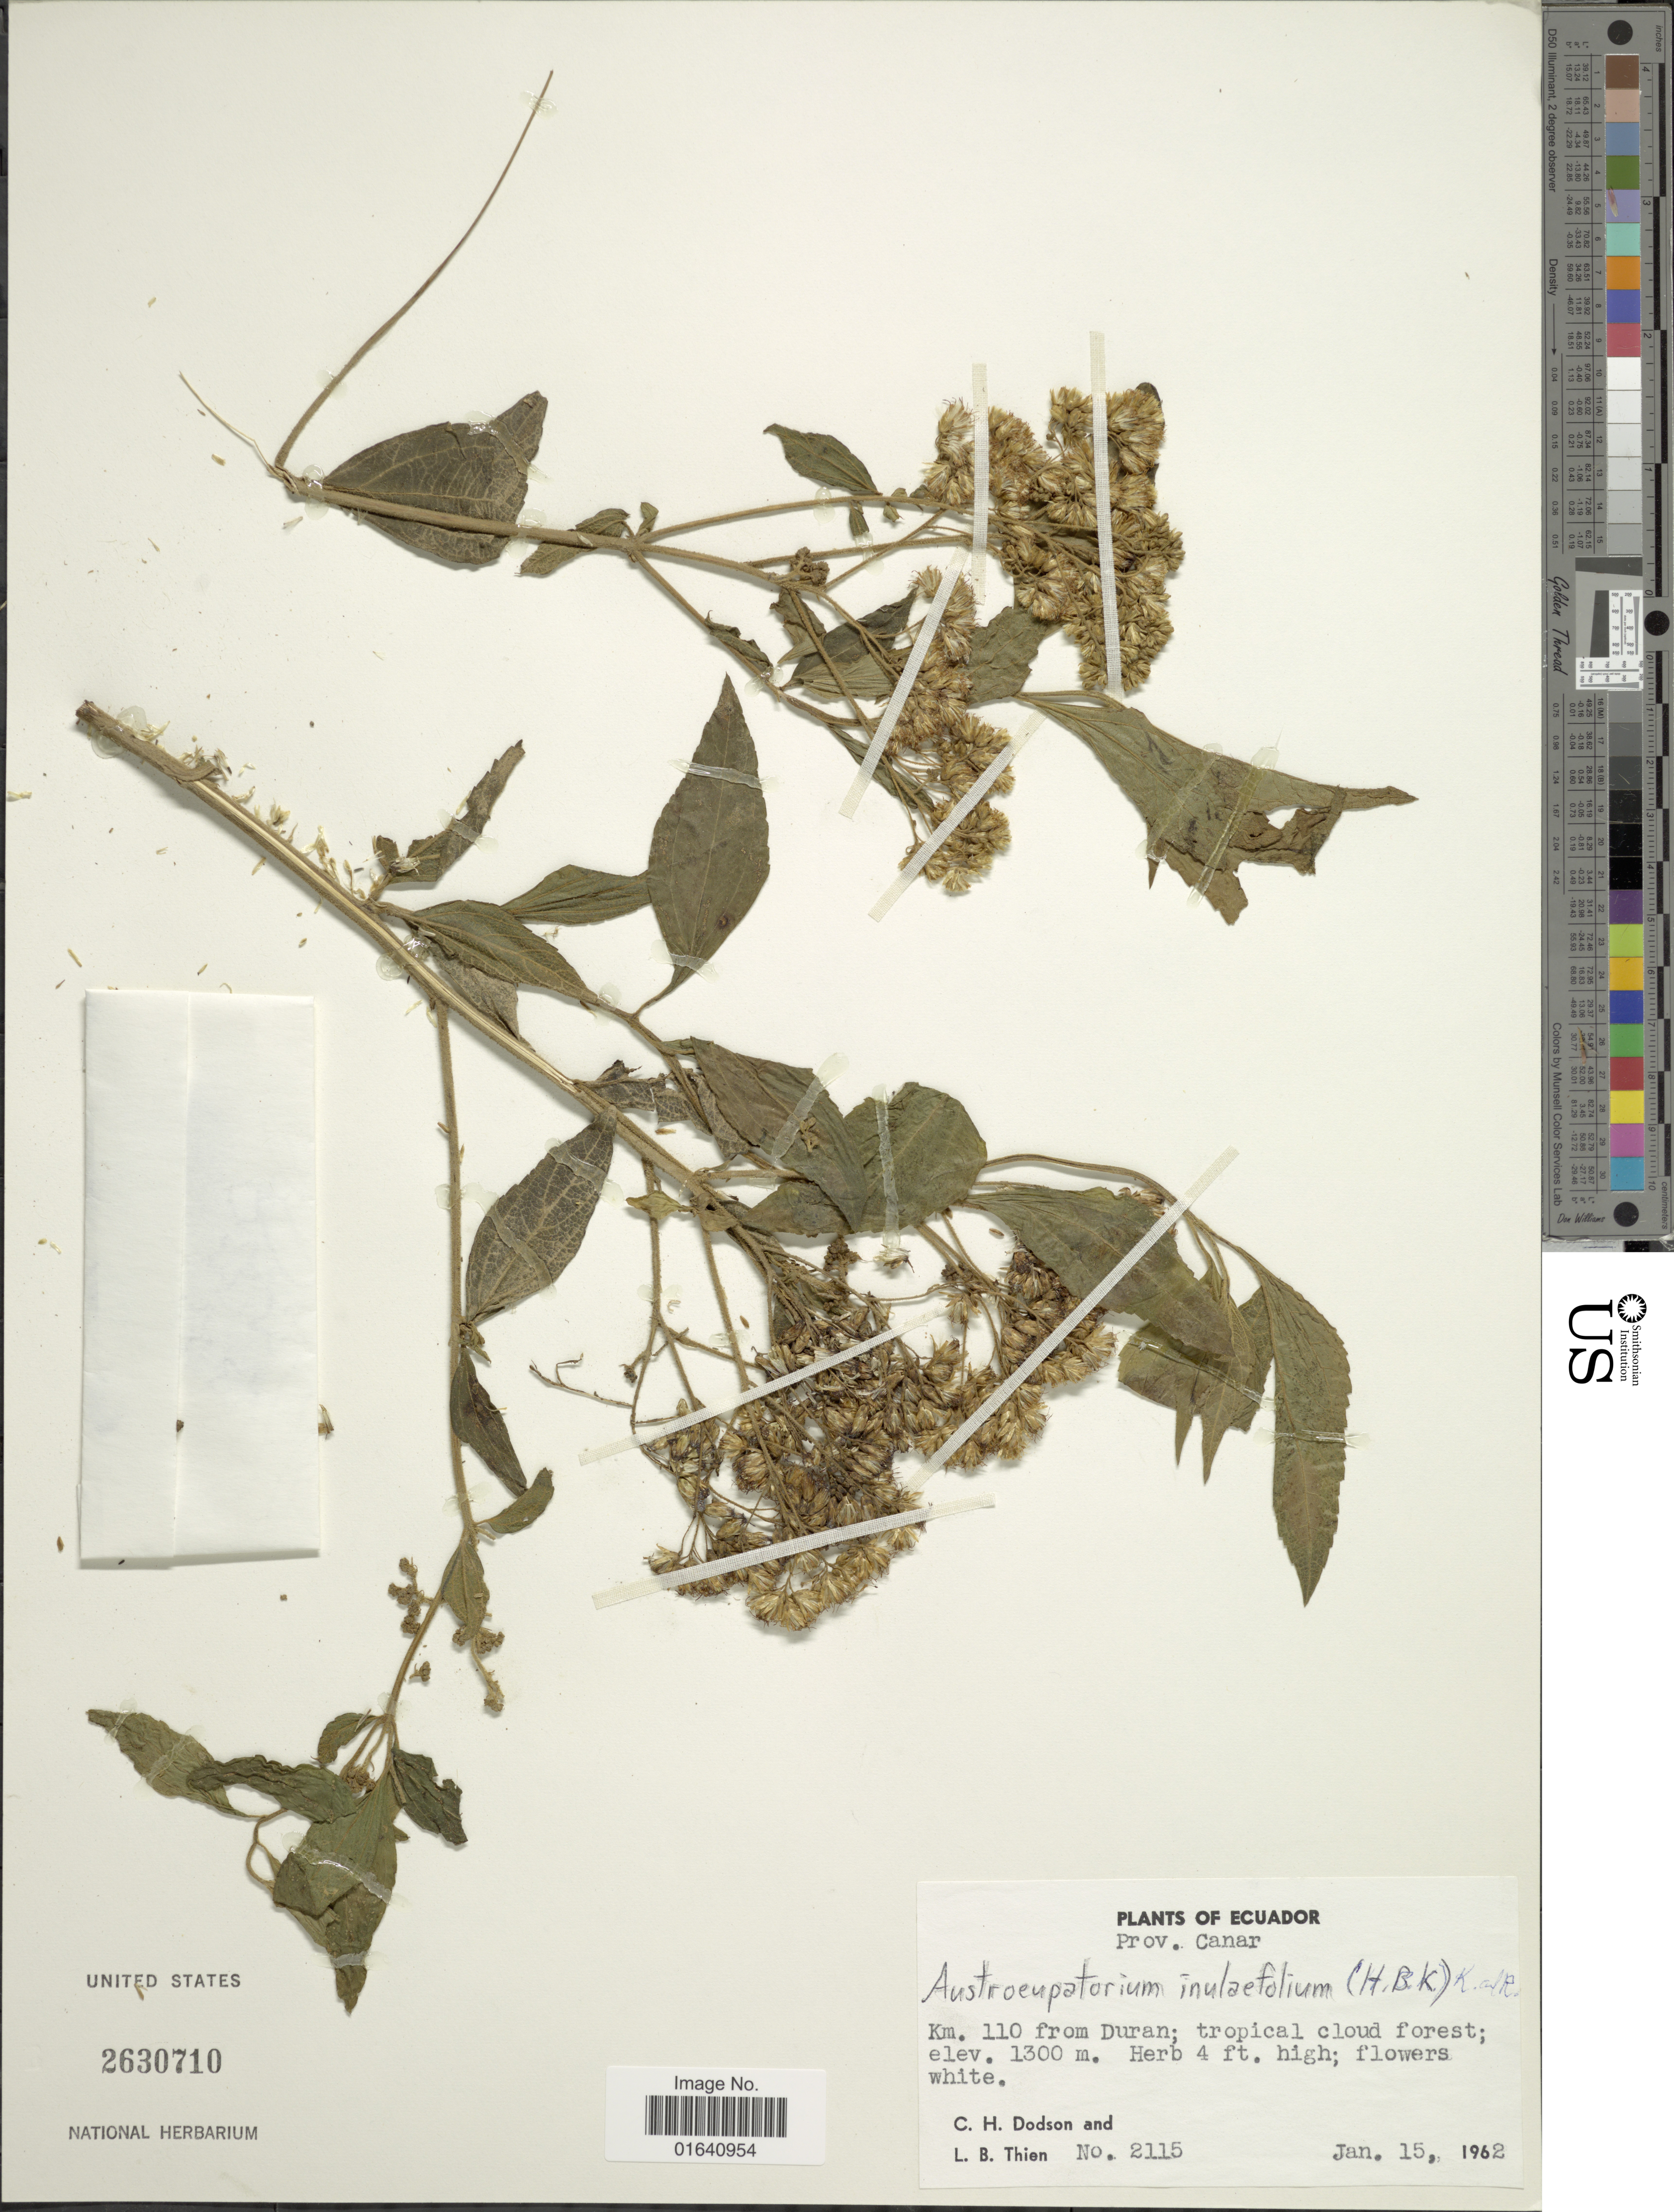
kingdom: Plantae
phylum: Tracheophyta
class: Magnoliopsida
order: Asterales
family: Asteraceae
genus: Austroeupatorium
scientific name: Austroeupatorium decemflorum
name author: (DC.) R.M. King & H. Rob.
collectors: C. H. Dodson & L. Thien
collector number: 2115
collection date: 1962-01-15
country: Ecuador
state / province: Cañar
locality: Km. 110 from Duram; tropical cloud forest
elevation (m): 1300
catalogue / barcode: US 2630710